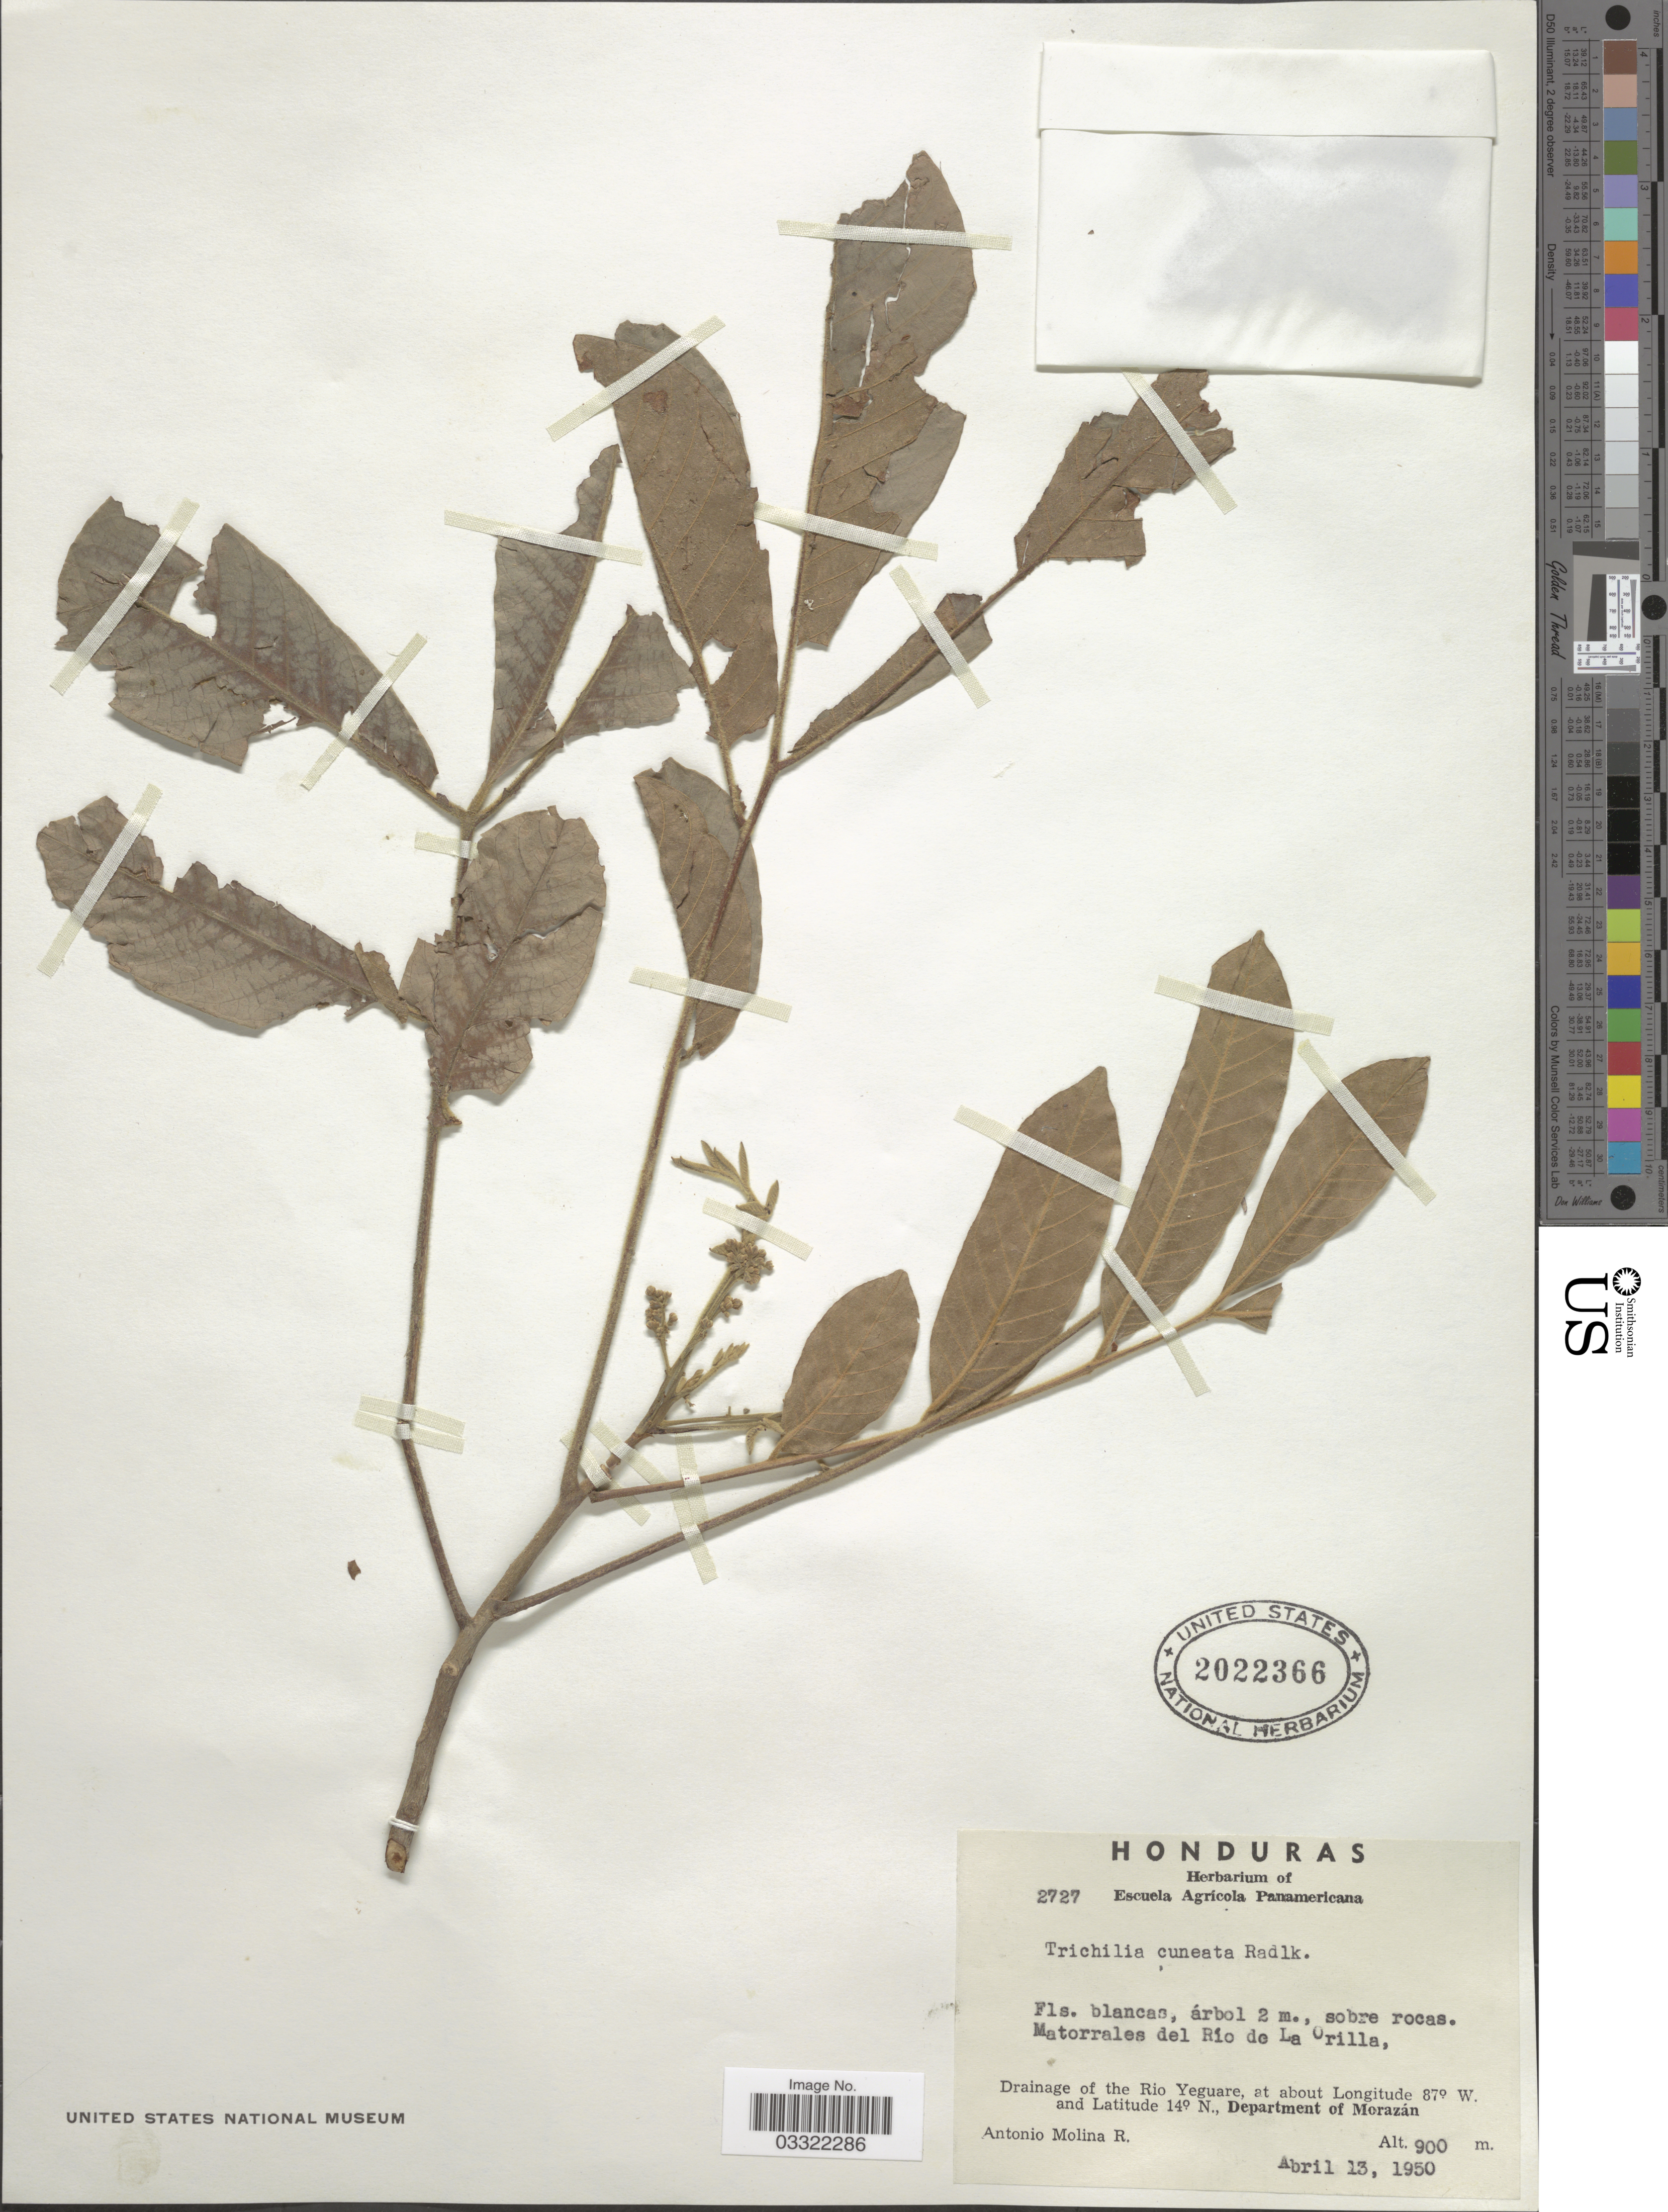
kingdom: Plantae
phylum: Tracheophyta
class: Magnoliopsida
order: Sapindales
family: Meliaceae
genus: Trichilia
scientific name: Trichilia cuneata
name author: Radlk.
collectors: A. Molina R.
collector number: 2727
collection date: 1950-04-13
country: Honduras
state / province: Fco. Morazán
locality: Matorrales del Río de La Orilla, Drainage of the Rio Yeguare, Department of Morazán.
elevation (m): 900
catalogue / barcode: US 2022366